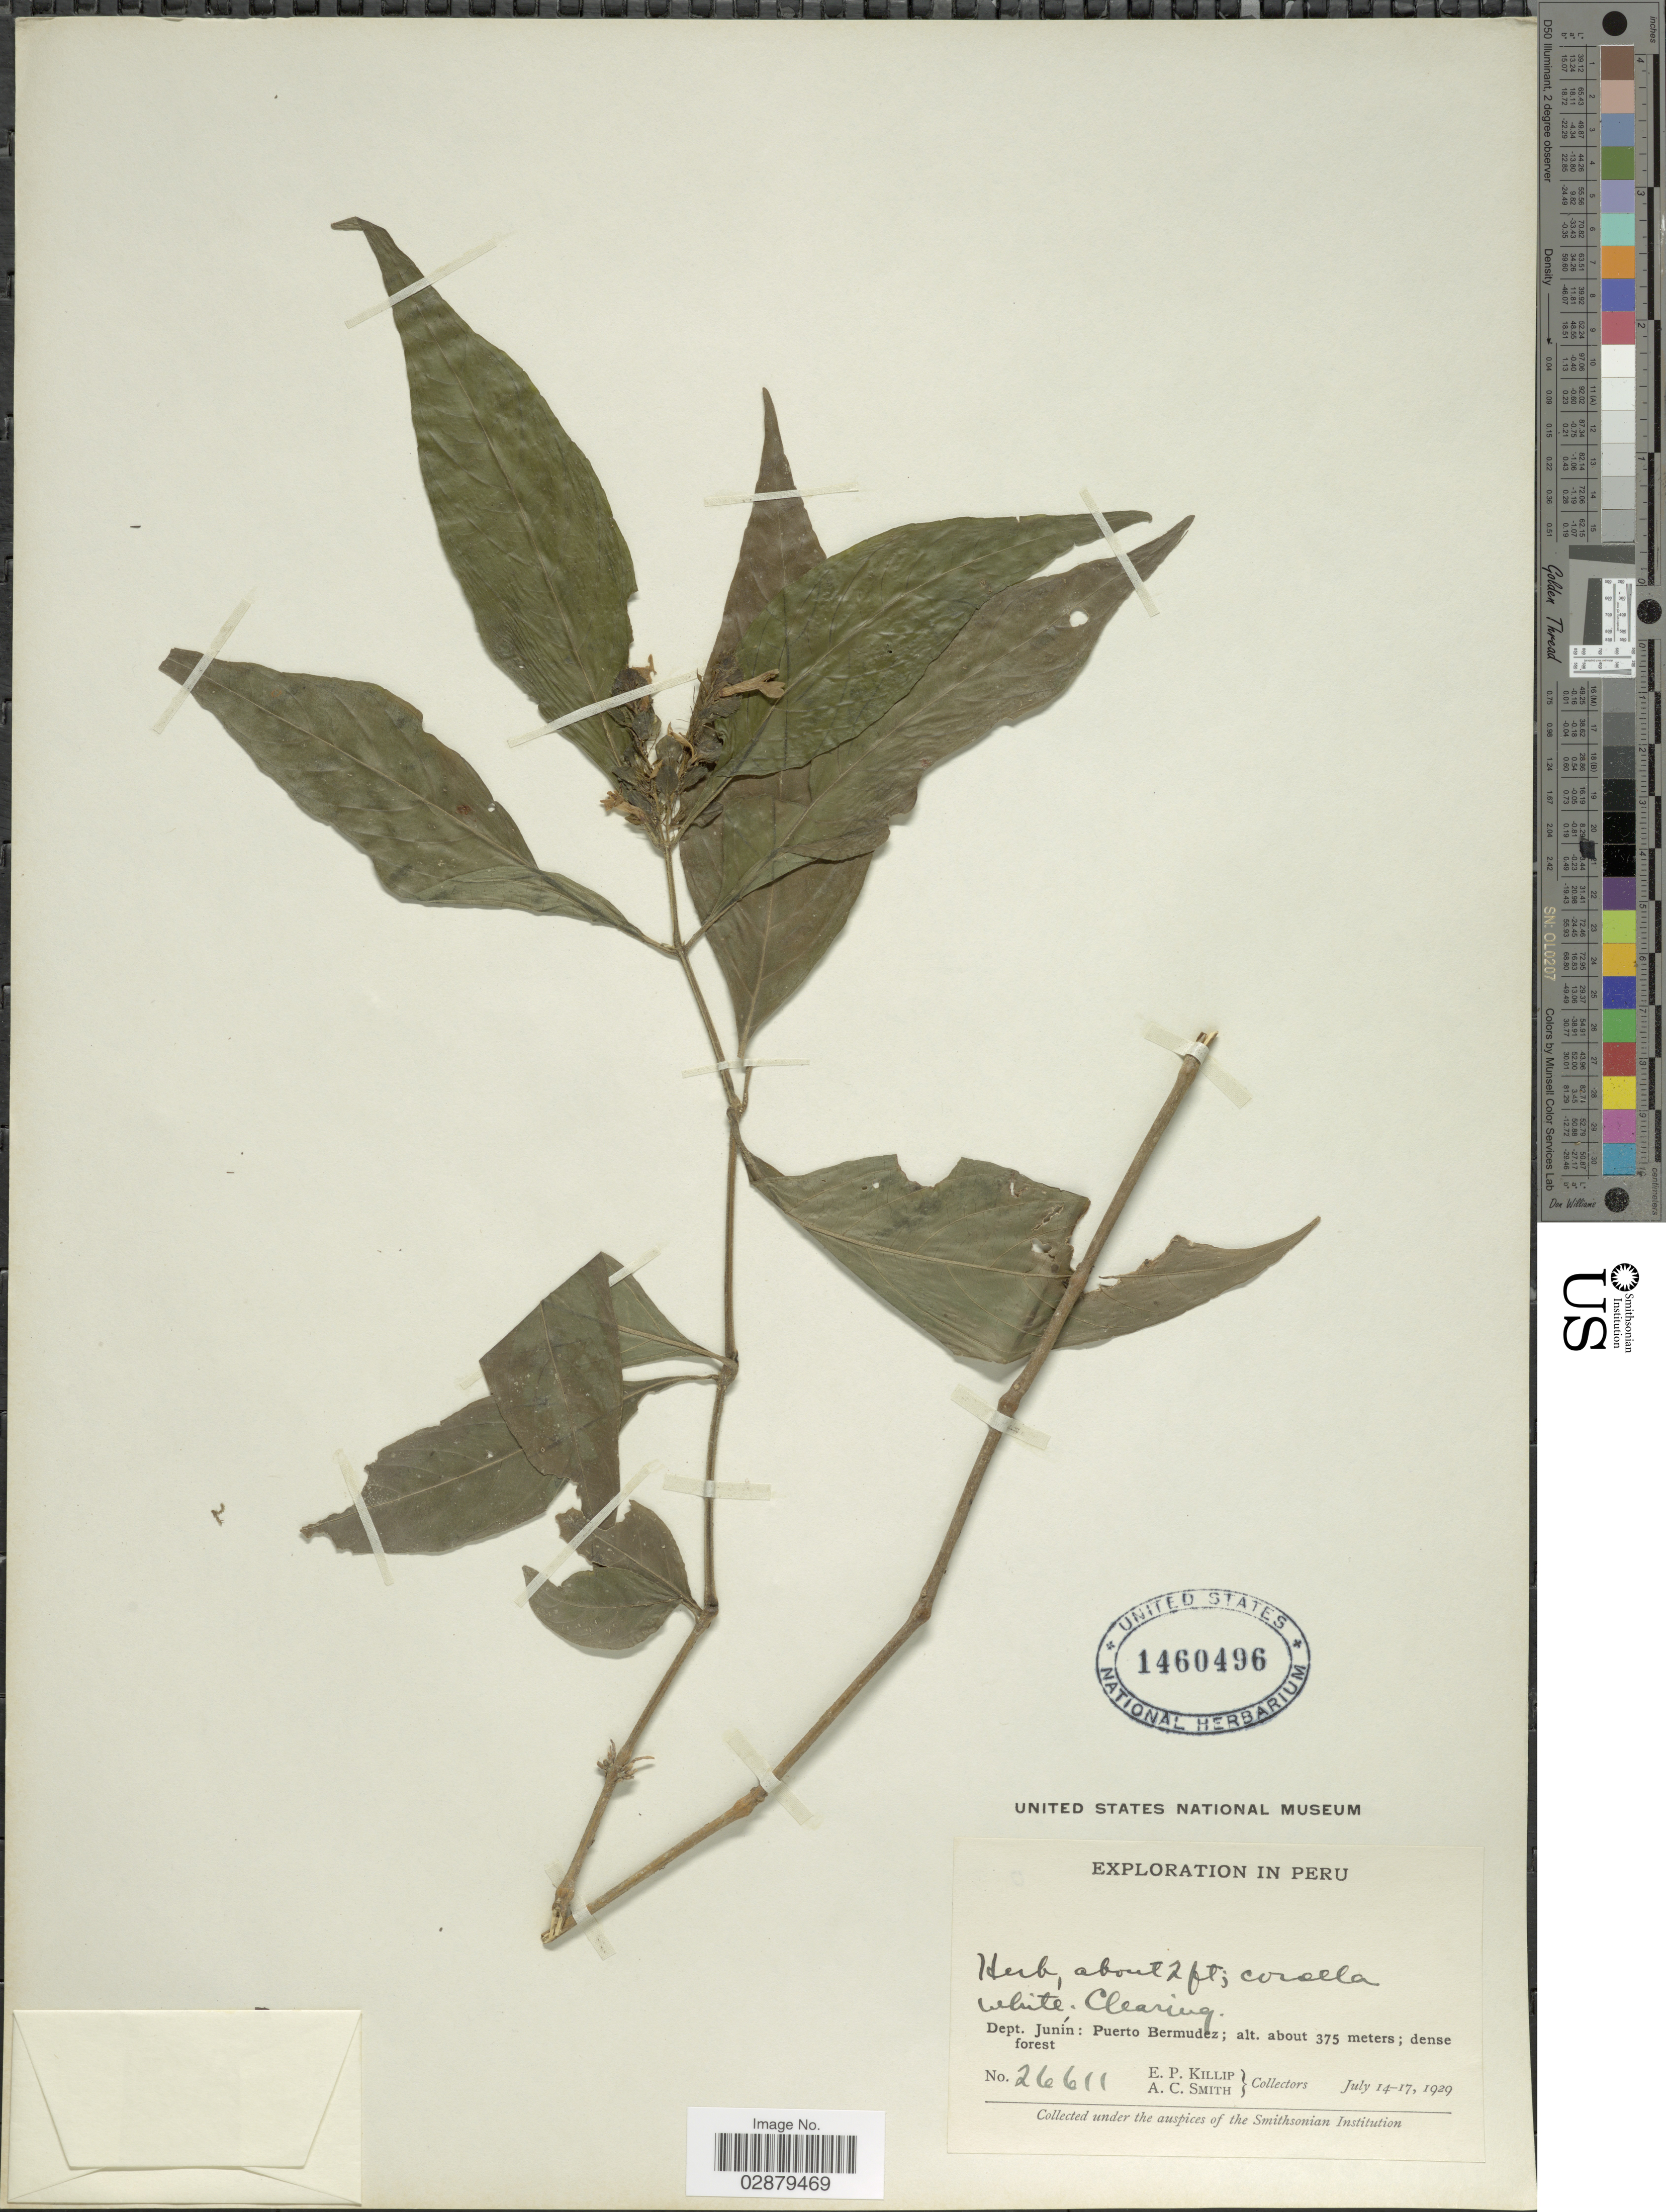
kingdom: Plantae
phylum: Tracheophyta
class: Magnoliopsida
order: Lamiales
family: Acanthaceae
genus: Justicia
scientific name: Justicia lancifolia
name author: (Nees) V.M. Badillo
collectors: E. P. Killip & A. C. Smith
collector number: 26611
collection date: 1929-07-14/1929-07-17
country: Peru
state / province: Junín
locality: Dept. Junín: Puerto Bermudez.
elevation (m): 375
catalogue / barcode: US 1460496